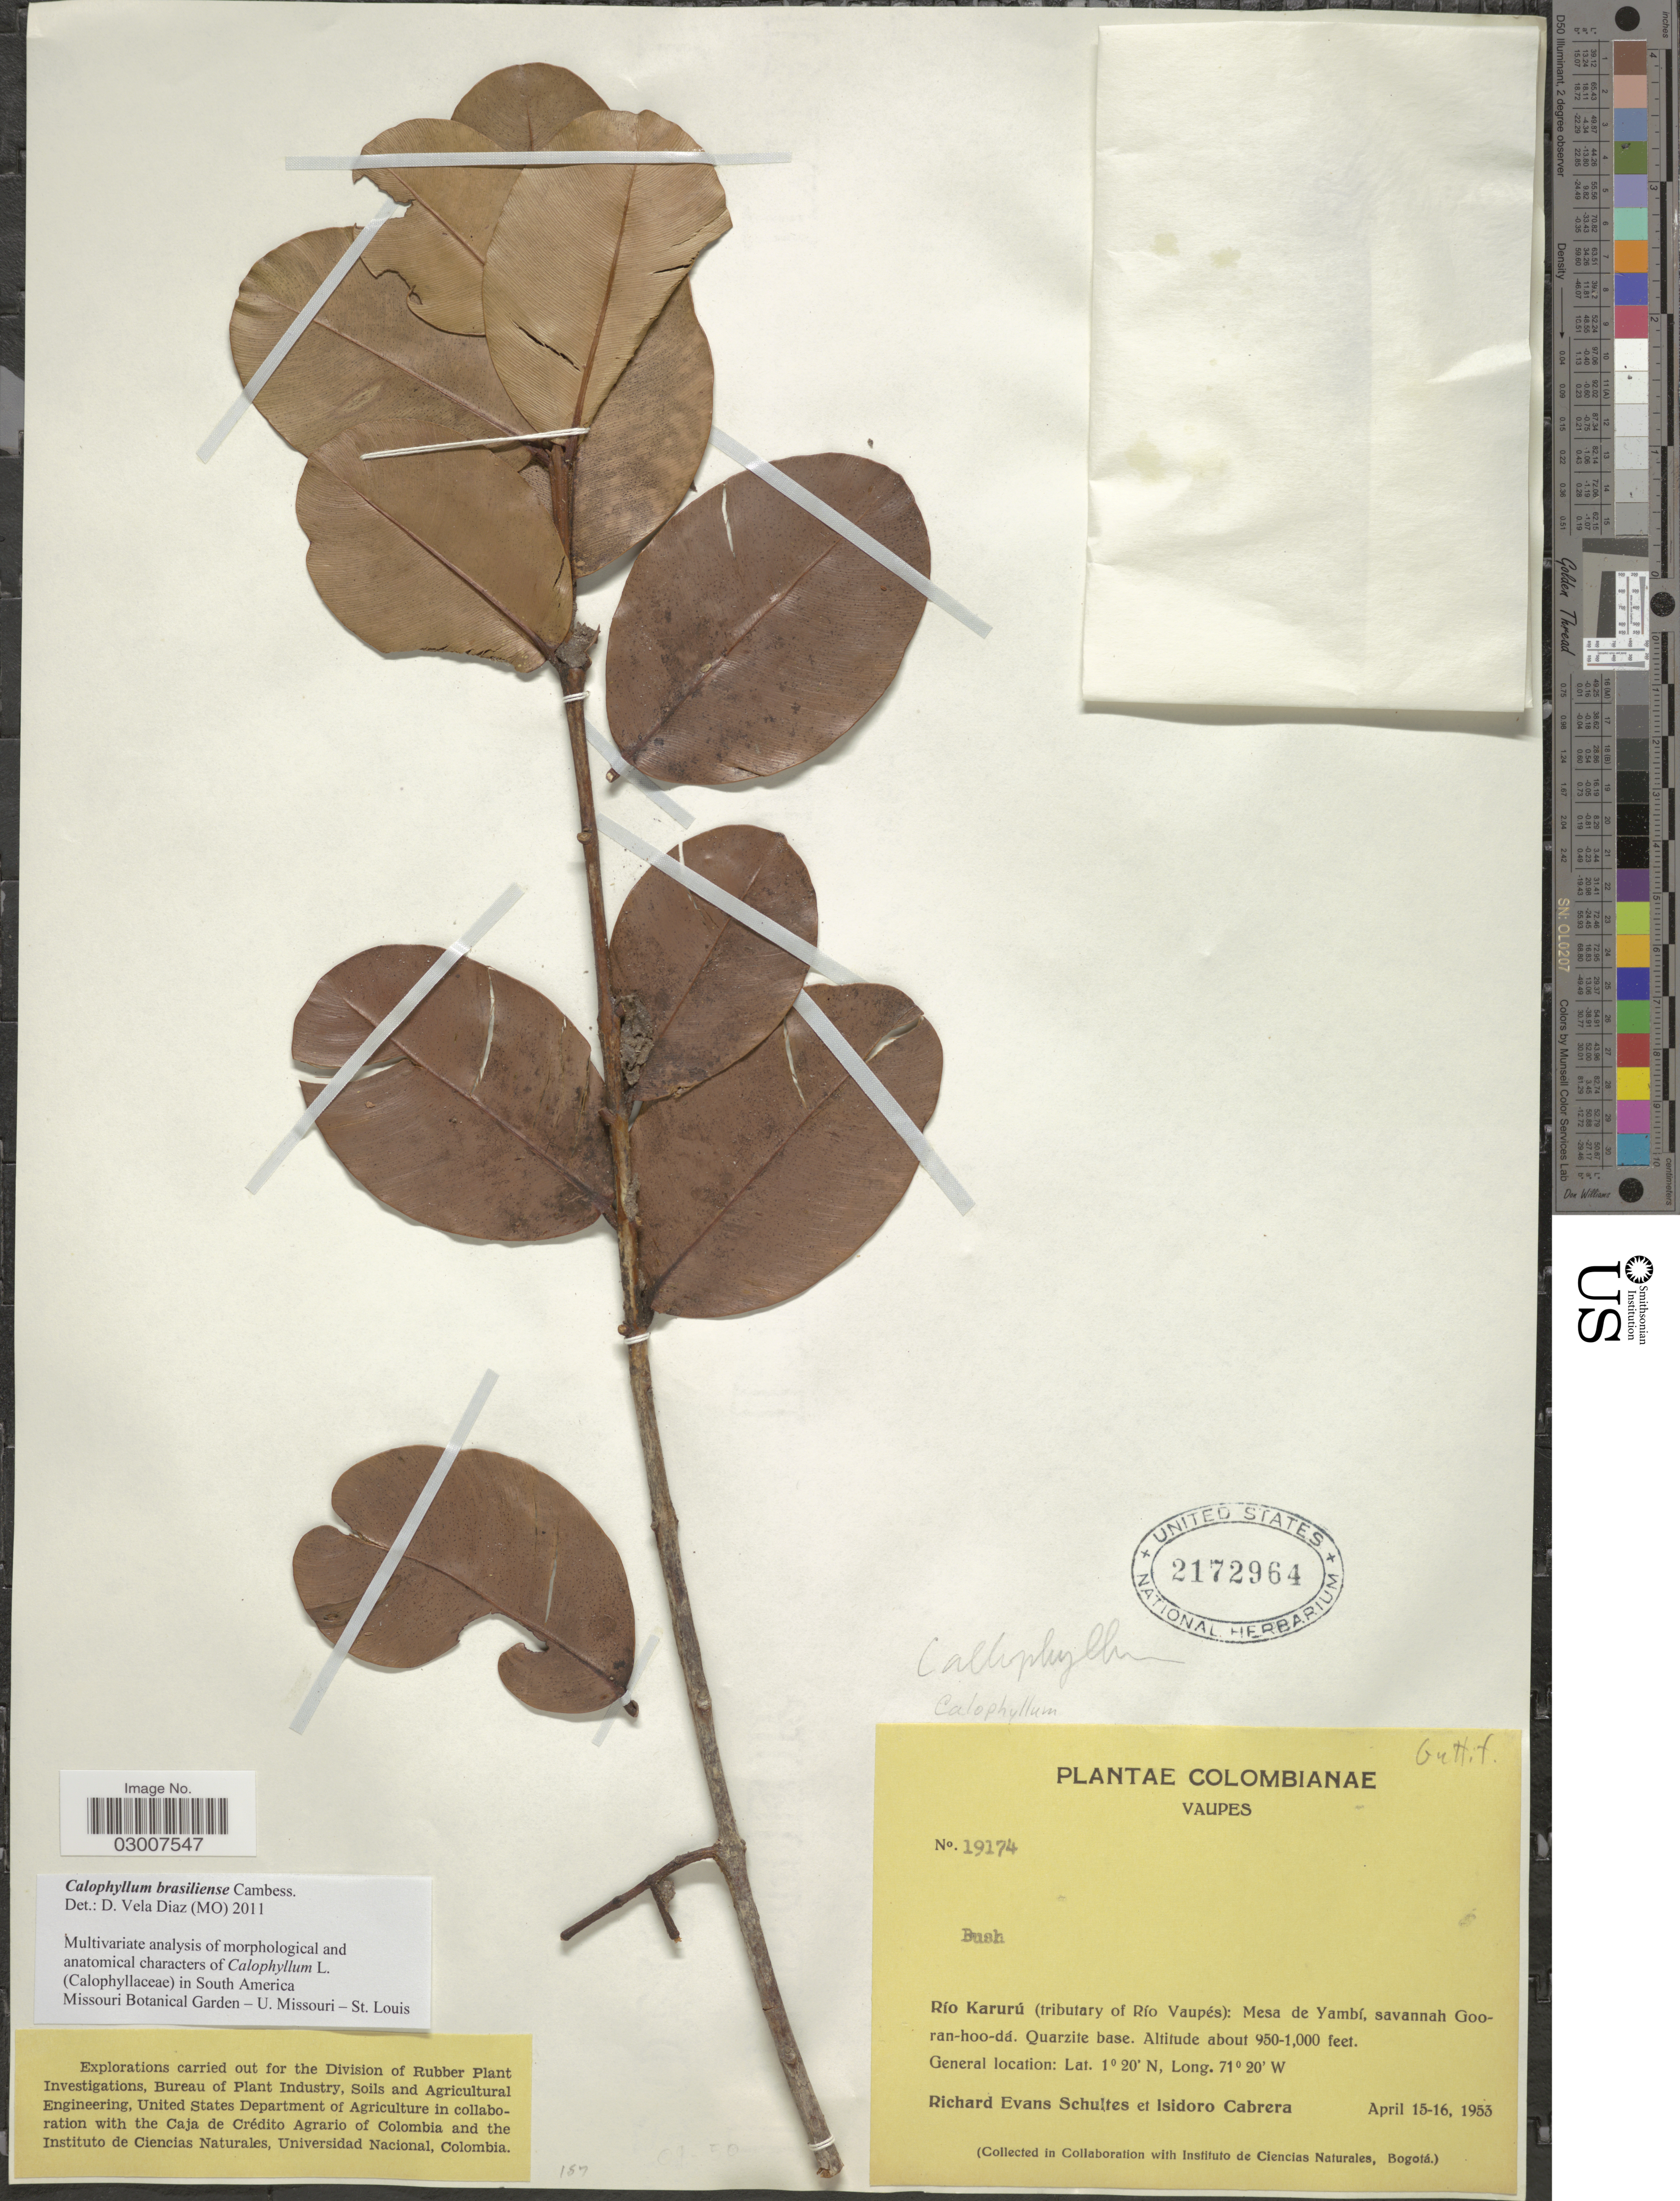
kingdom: Plantae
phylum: Tracheophyta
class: Magnoliopsida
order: Malpighiales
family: Calophyllaceae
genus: Calophyllum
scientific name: Calophyllum brasiliense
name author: Cambess.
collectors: R. E. Schultes & I. Cabrera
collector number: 19174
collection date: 1953-04-15/1953-04-16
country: Colombia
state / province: Vaupés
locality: Río Karurú (tributary of Río Vaupés): Mesa de Yambí, savannah Gooran-hoo-dá.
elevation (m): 290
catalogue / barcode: US 2172964